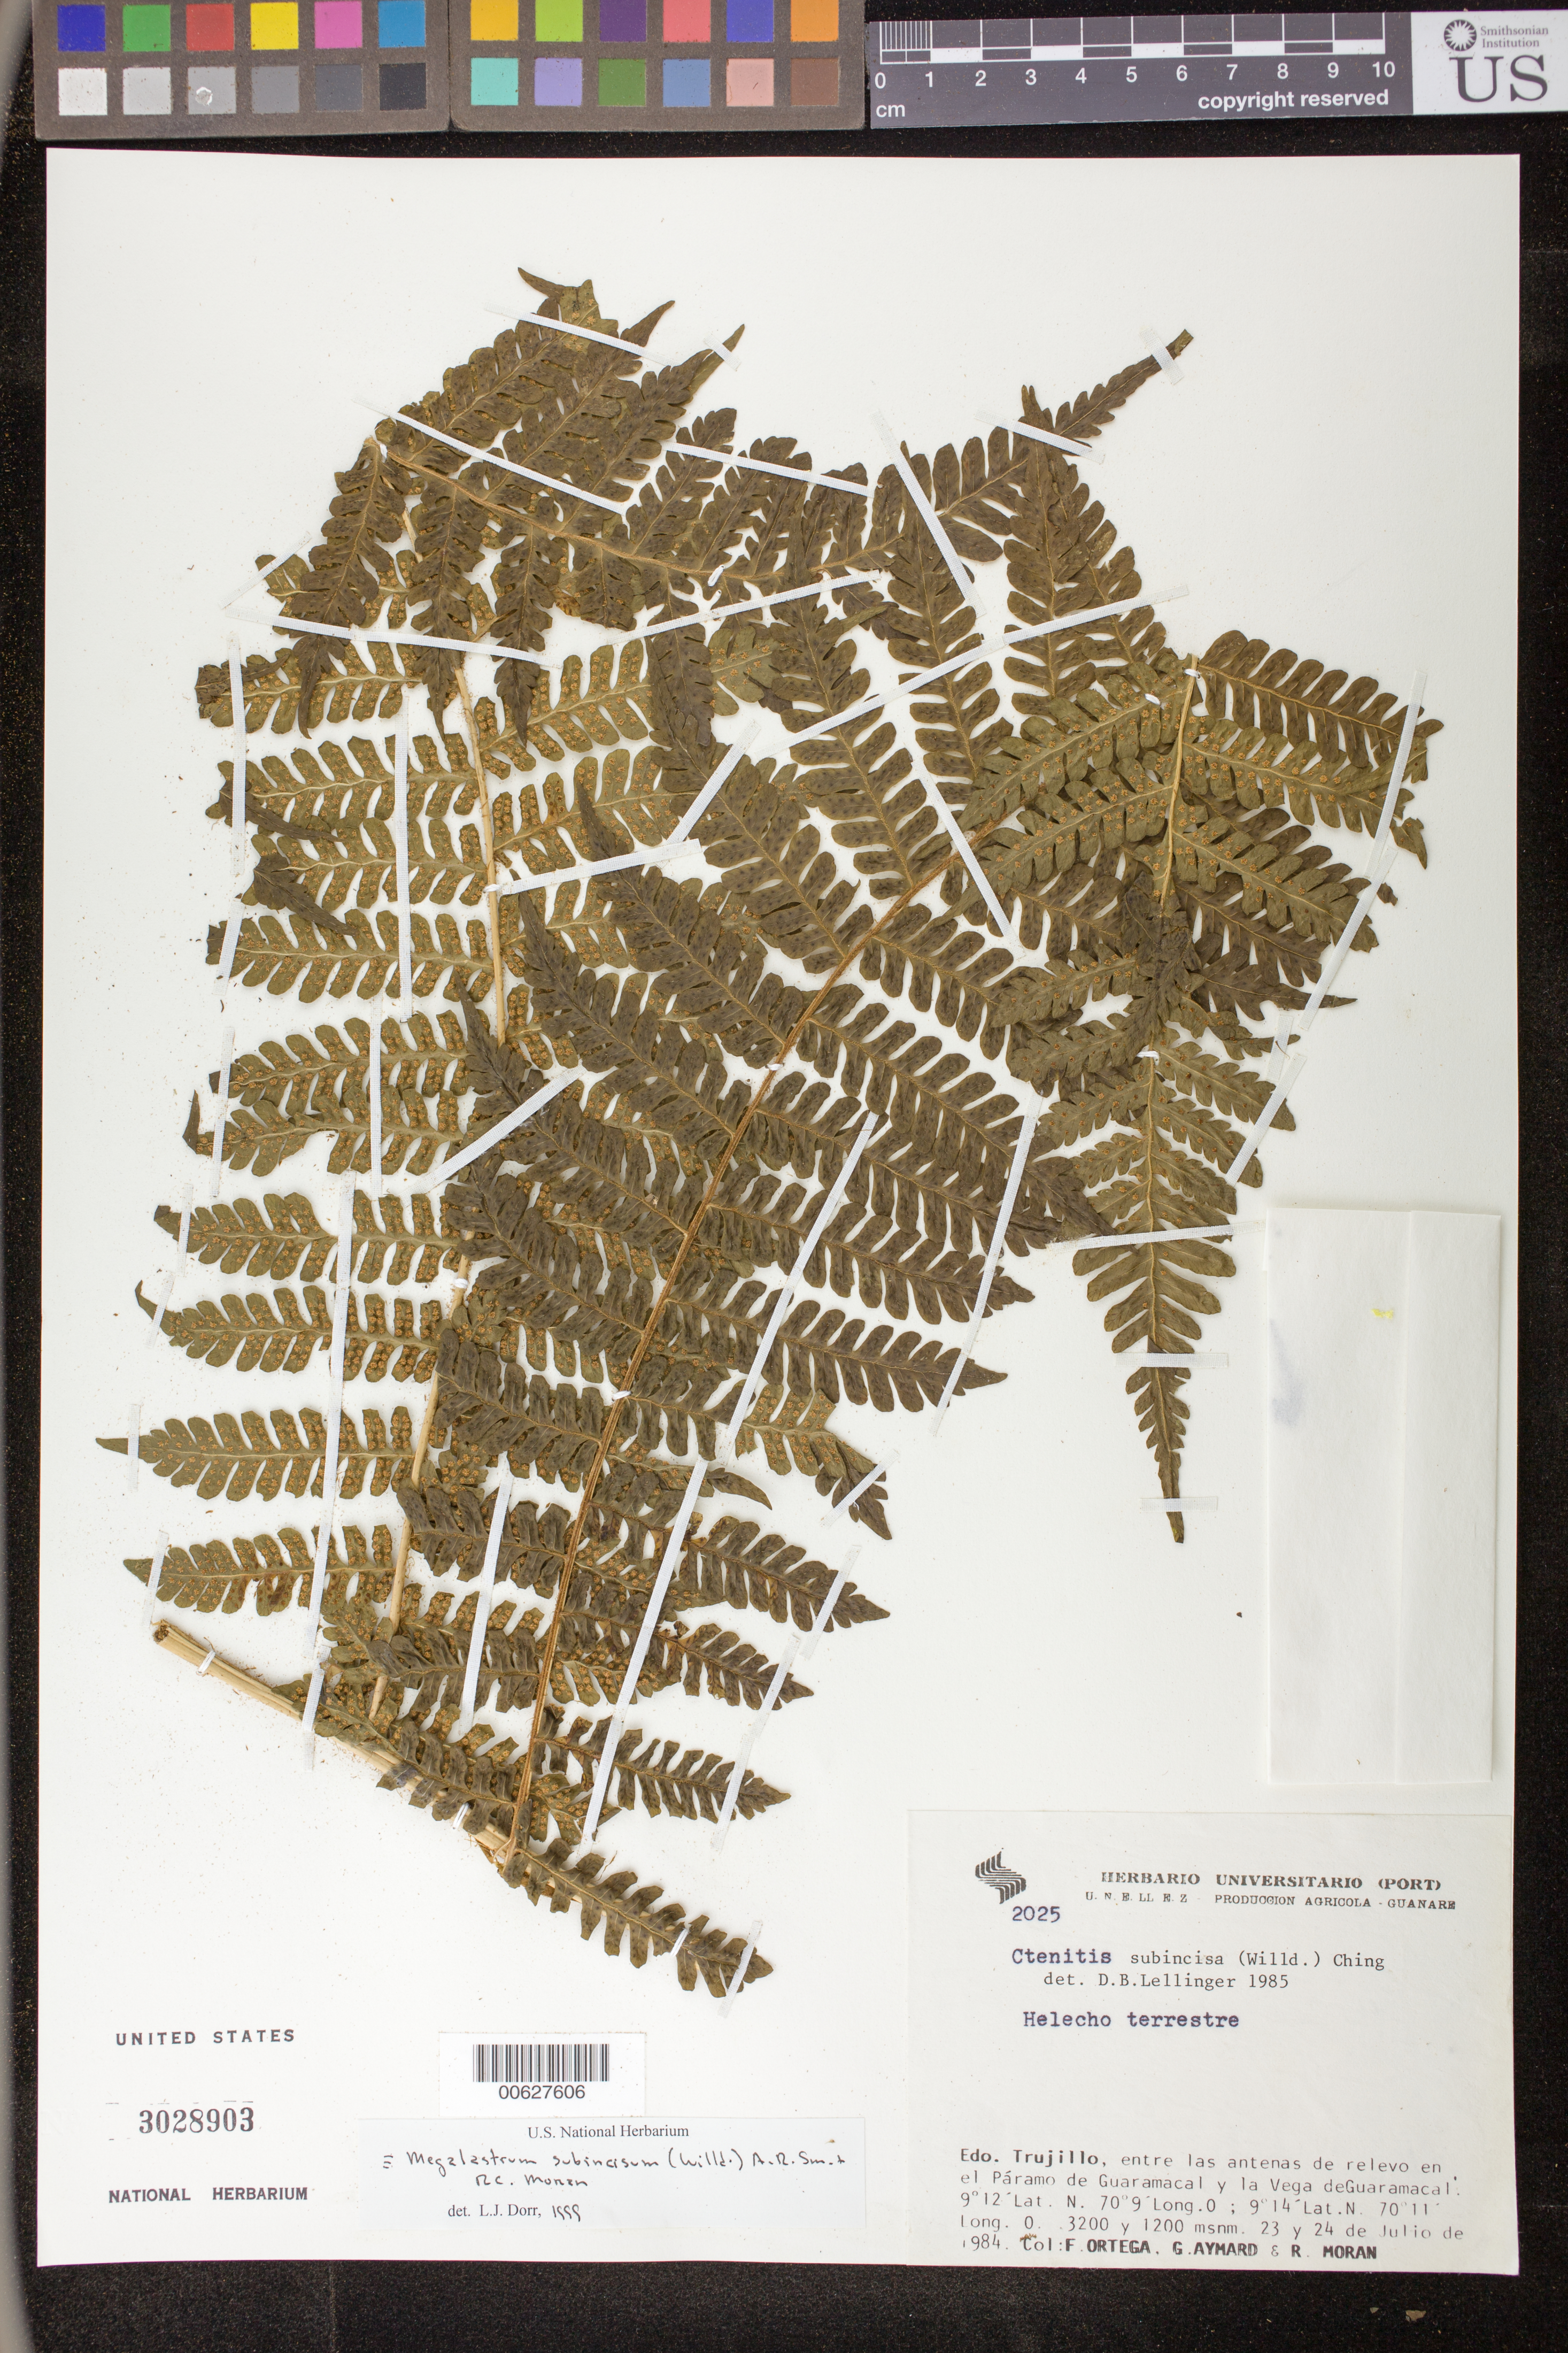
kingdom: Plantae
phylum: Tracheophyta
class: Polypodiopsida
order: Polypodiales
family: Dryopteridaceae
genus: Megalastrum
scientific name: Megalastrum subincisum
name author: (Willd.) A.R. Sm. & R.C. Moran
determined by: Lellinger, David B., (BOT), Smithsonian Institution - National Museum of Natural History (UNITED STATES)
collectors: F. J. Ortega, G. A. Aymard & R. V. Moran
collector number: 2025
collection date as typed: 23 Jul 1984 to 24 Jul 1984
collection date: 1984-07-23/1984-07-24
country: Venezuela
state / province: Trujillo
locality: Entre las antenas de relevo en el Páramo de Guaramacal y la Vega de Guaramacal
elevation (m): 1200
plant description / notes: PORT, UC, US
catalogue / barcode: US 3028903